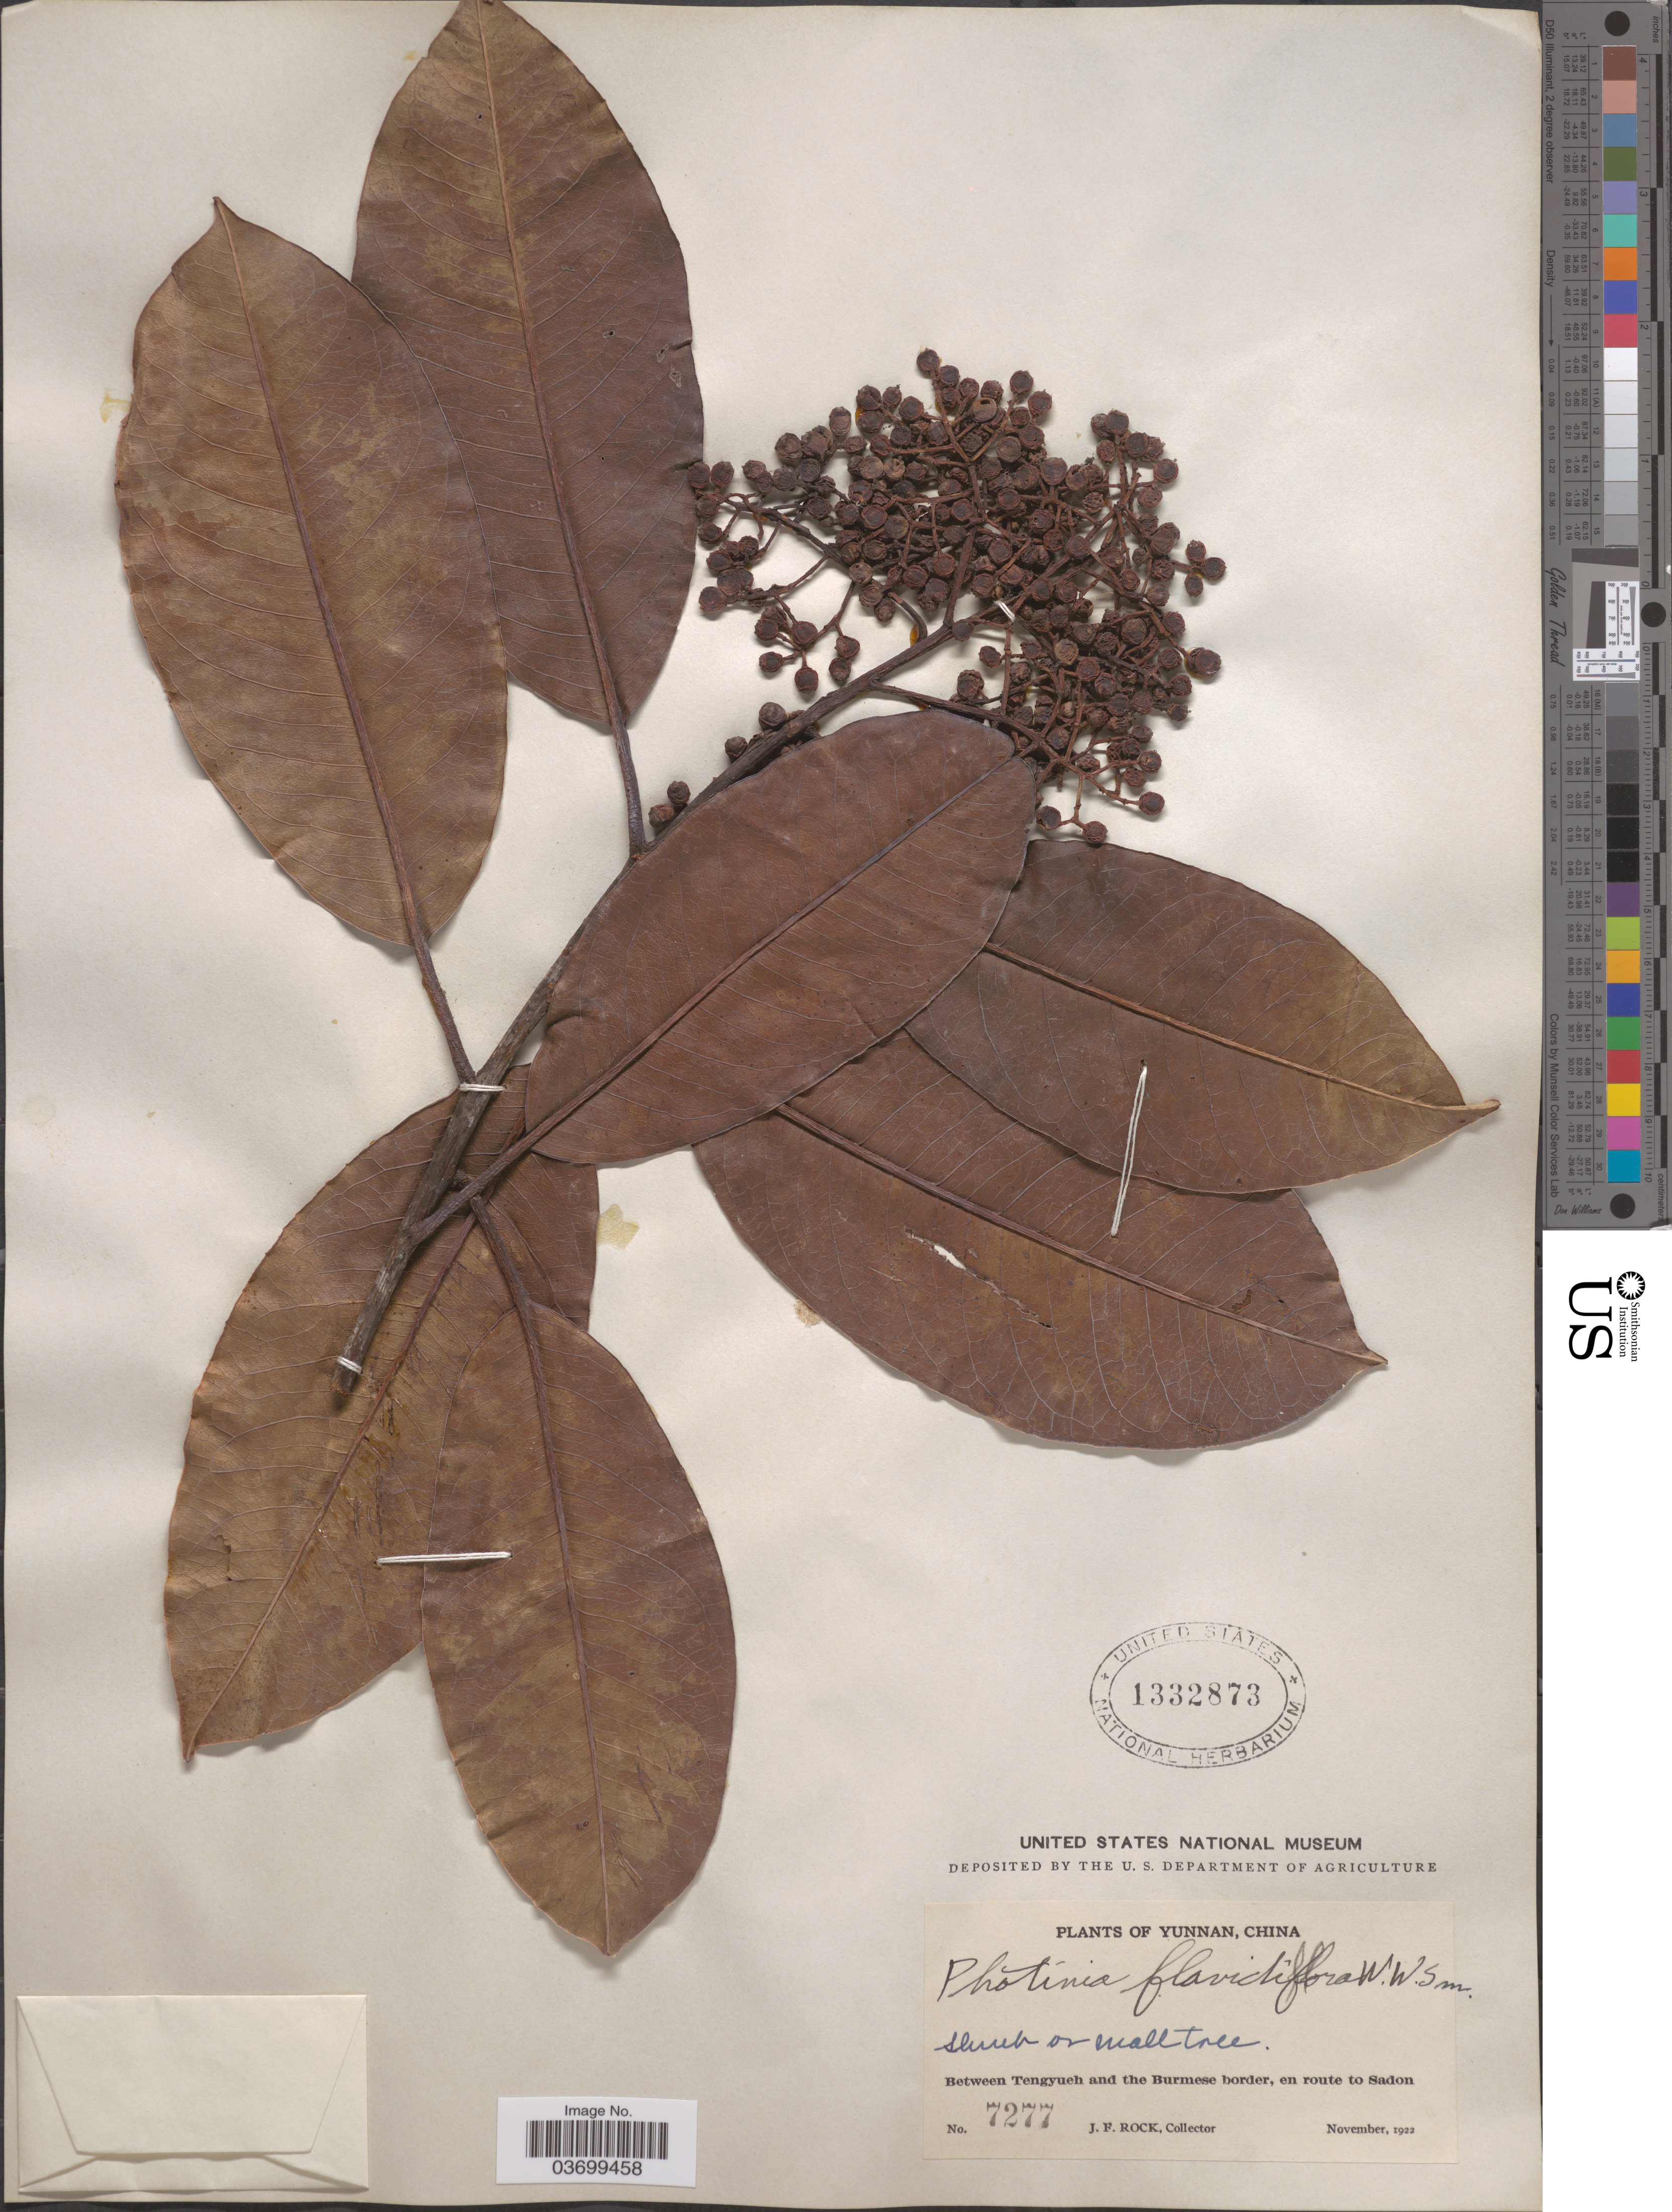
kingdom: Plantae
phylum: Tracheophyta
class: Magnoliopsida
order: Rosales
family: Rosaceae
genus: Photinia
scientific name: Photinia flavidiflora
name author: W.W. Sm.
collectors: J. Rock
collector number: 7277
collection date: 1922-11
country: China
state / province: Yunnan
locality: Between Tengyueh and the Burmese border, en route to Sadon.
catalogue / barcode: US 1332873